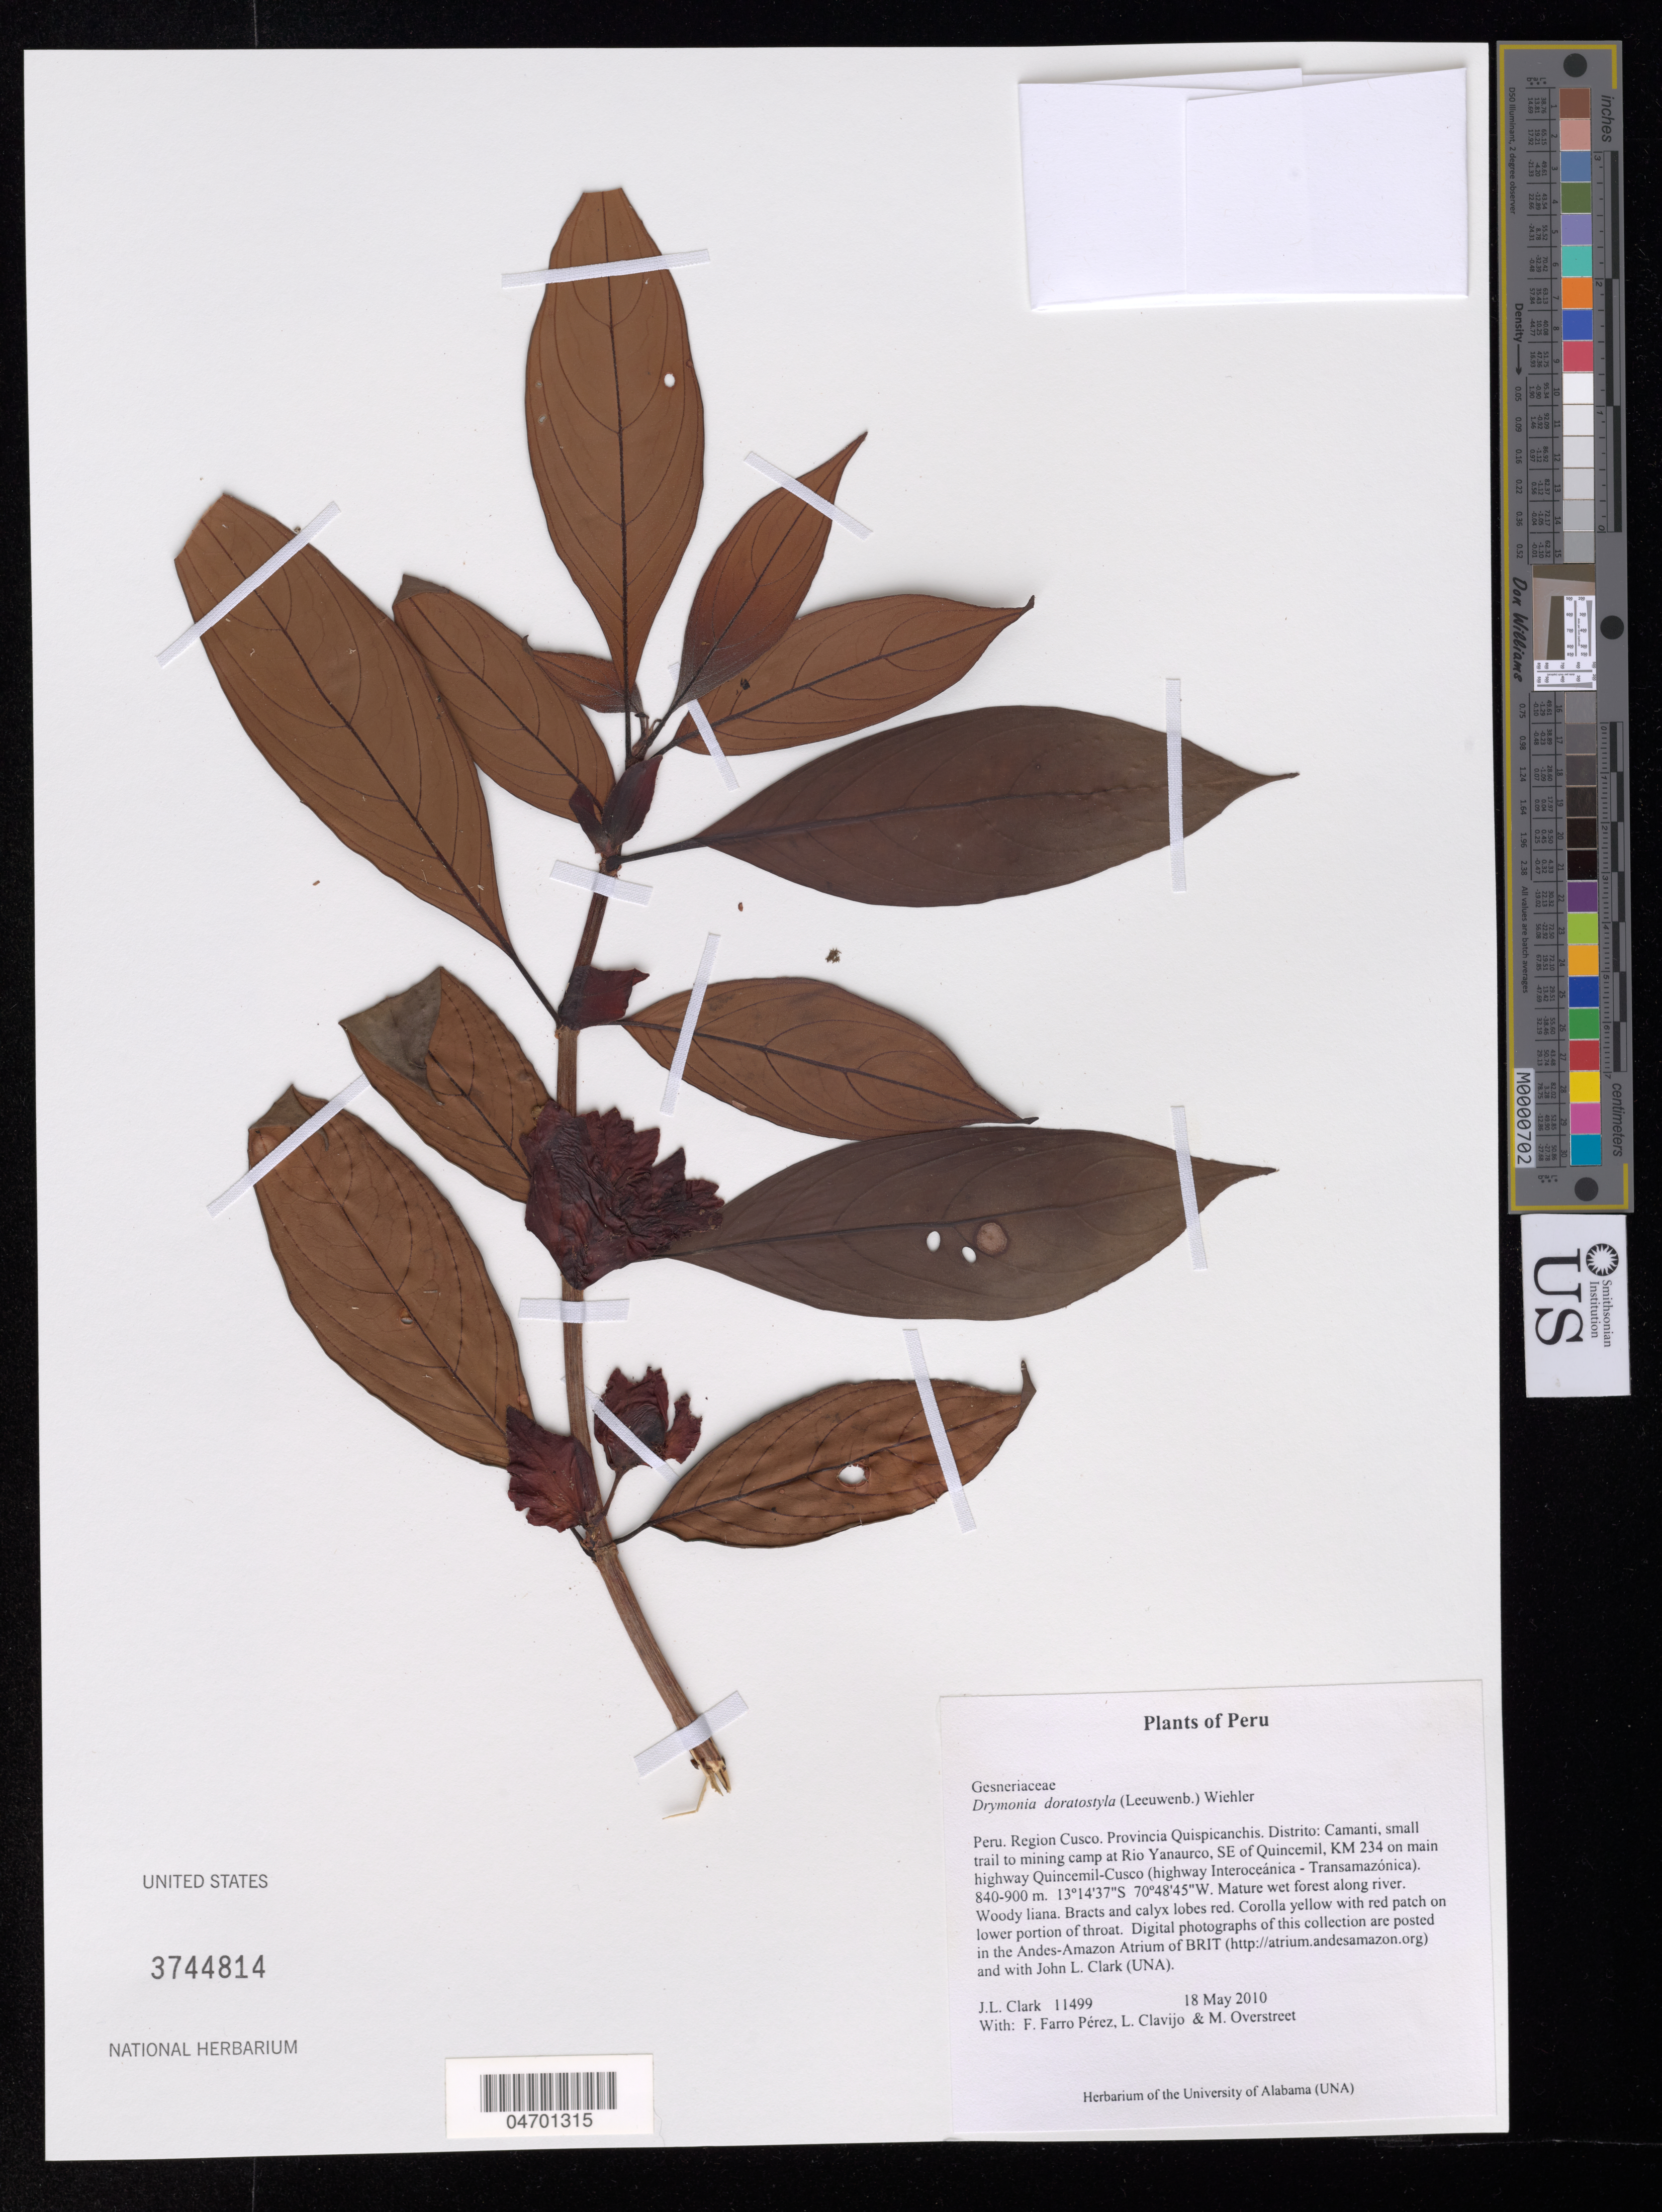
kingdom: Plantae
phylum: Tracheophyta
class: Magnoliopsida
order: Lamiales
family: Gesneriaceae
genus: Drymonia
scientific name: Drymonia doratostyla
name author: (Leeuwenb.) Wiehler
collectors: J. L. Clark, F. Farro Pérez, L. Clavijo & M. Overstreet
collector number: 11499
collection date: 2010-05-18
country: Peru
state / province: Cusco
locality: Region Cusco. Provincia Quispicanchis. Distrito: Camanti, small trail to mining camp at Rio Yanaurco, SE of Quincemil, KM 234 on main highway Quincemil-Cusco (highway Interocéanica - Transamazónica). Mature wet forest along river.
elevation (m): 840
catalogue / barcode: US 3744814